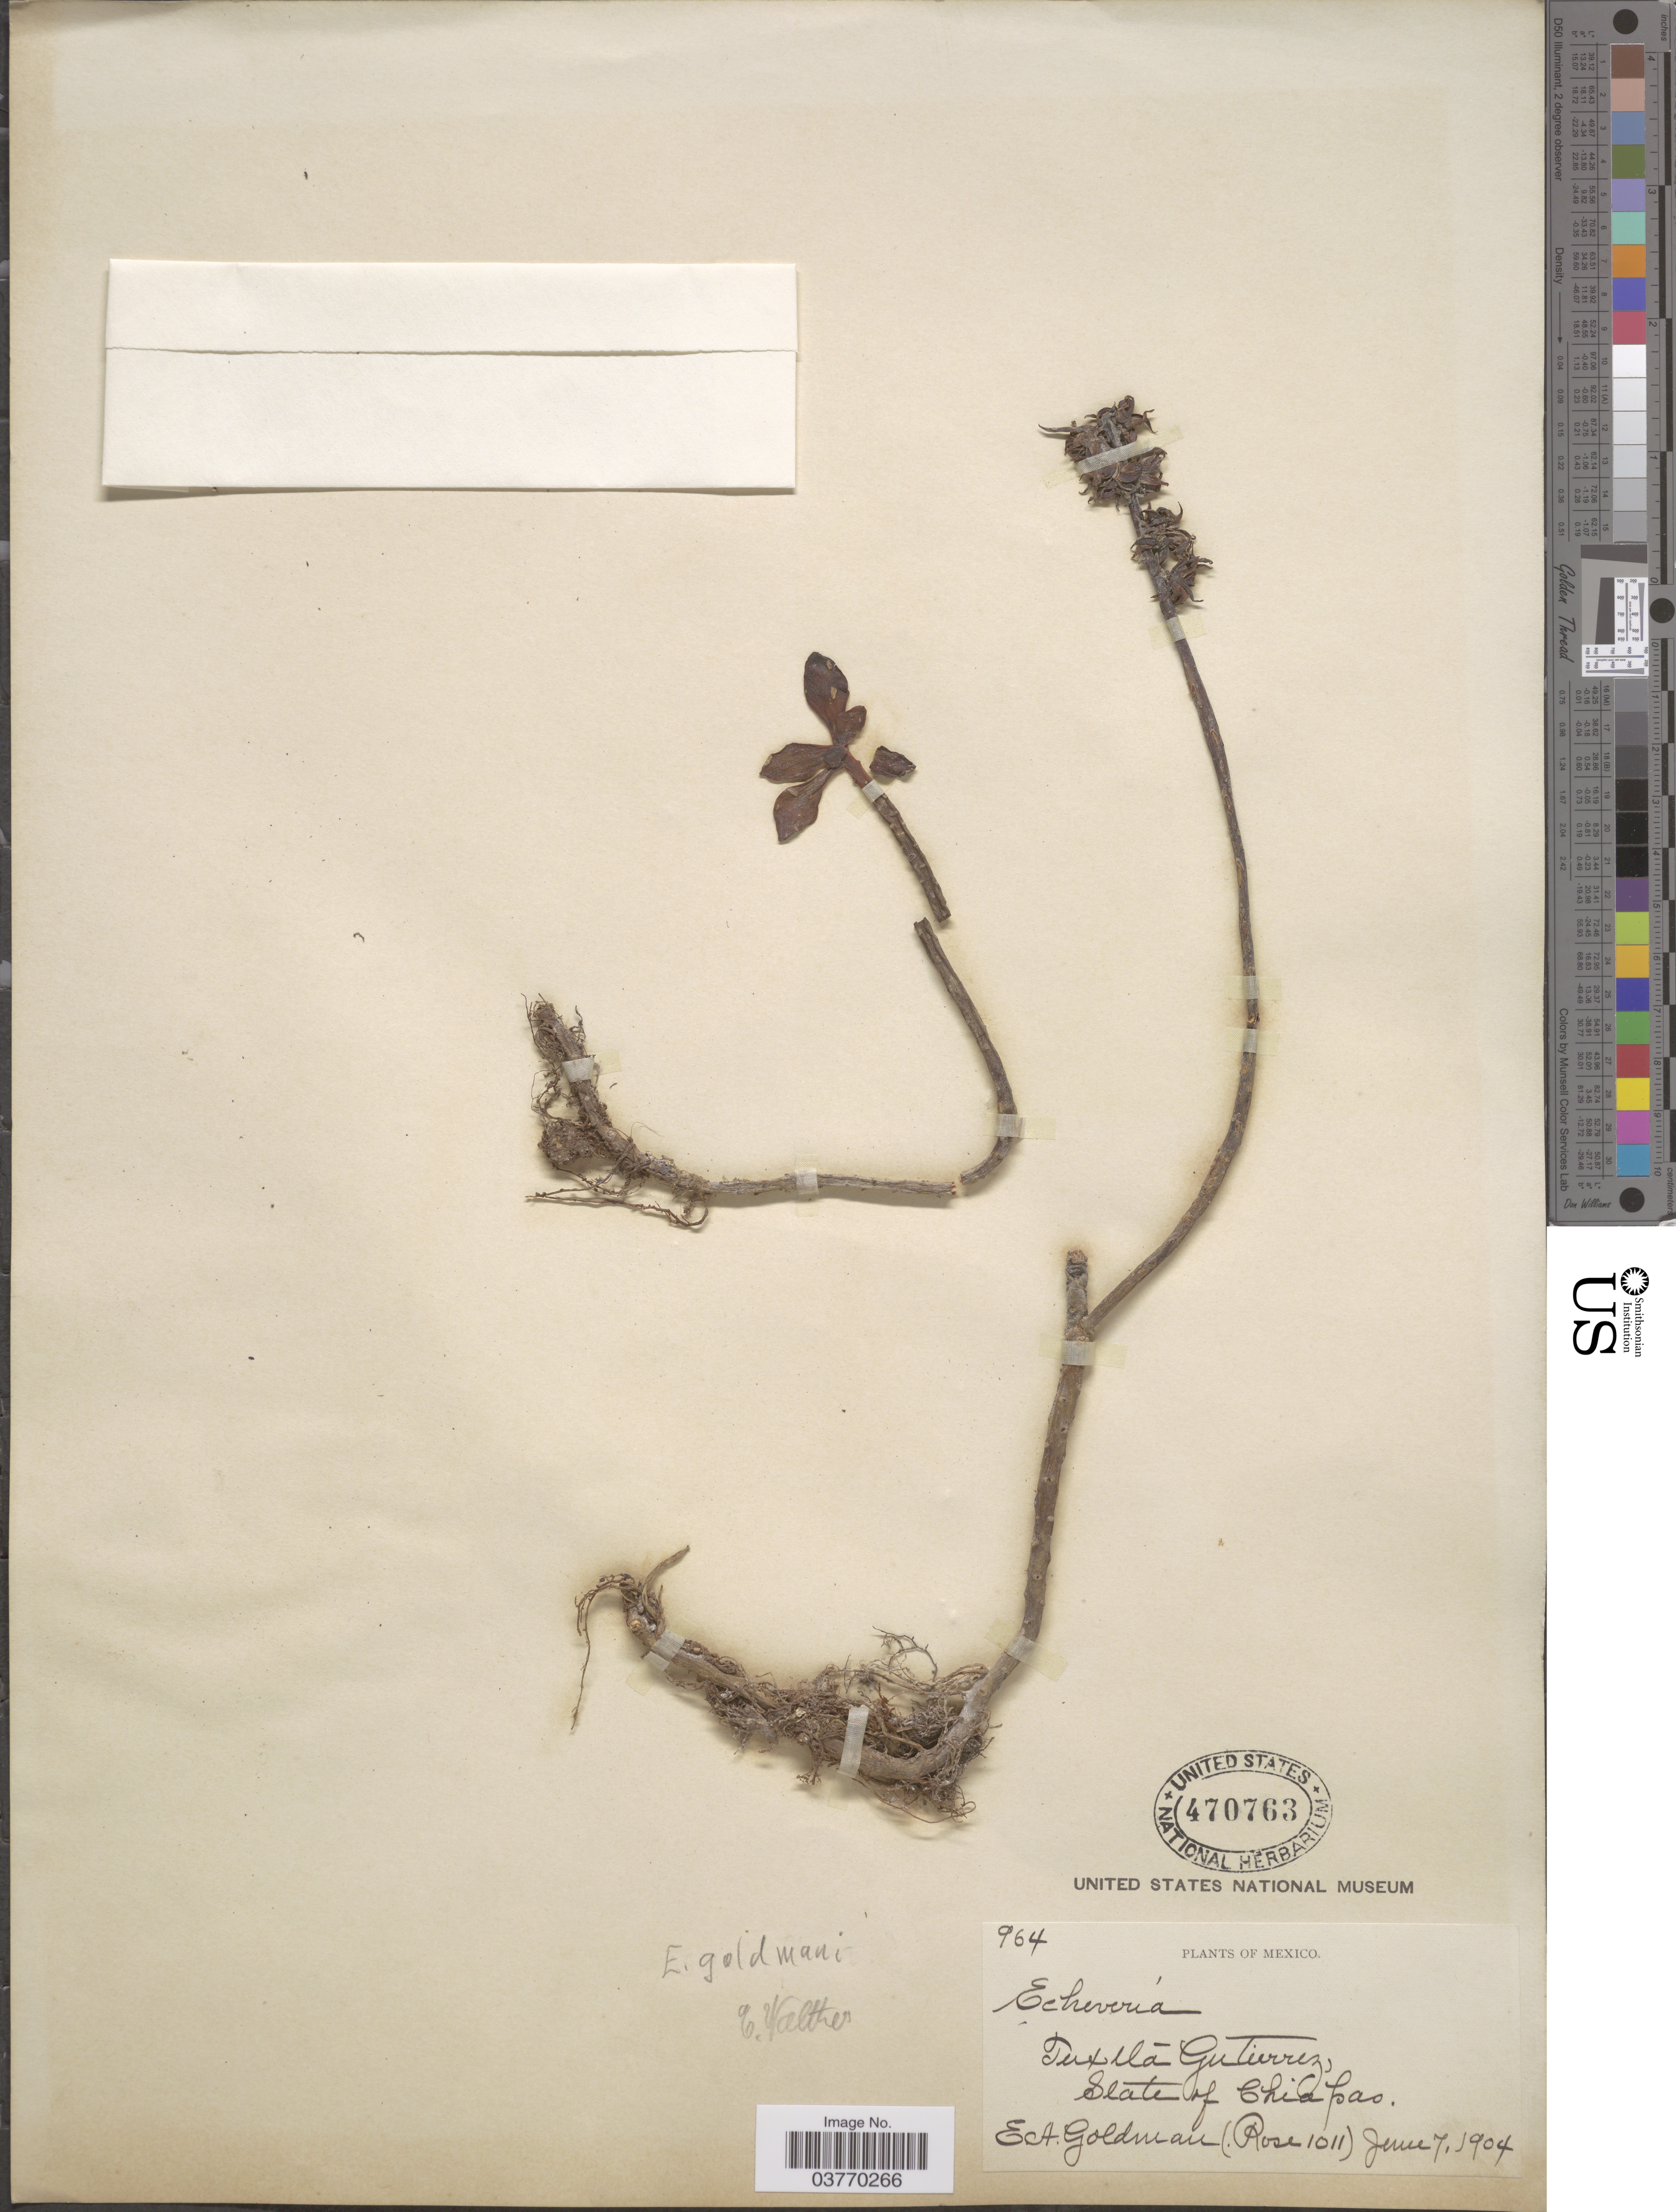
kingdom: Plantae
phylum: Tracheophyta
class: Magnoliopsida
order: Saxifragales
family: Crassulaceae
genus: Echeveria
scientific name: Echeveria goldmanii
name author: Rose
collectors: E. A. Goldman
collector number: Rose1011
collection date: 1904-06-07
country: Mexico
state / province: Chiapas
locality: Tuxtla Gutierrez.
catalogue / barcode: US 470763